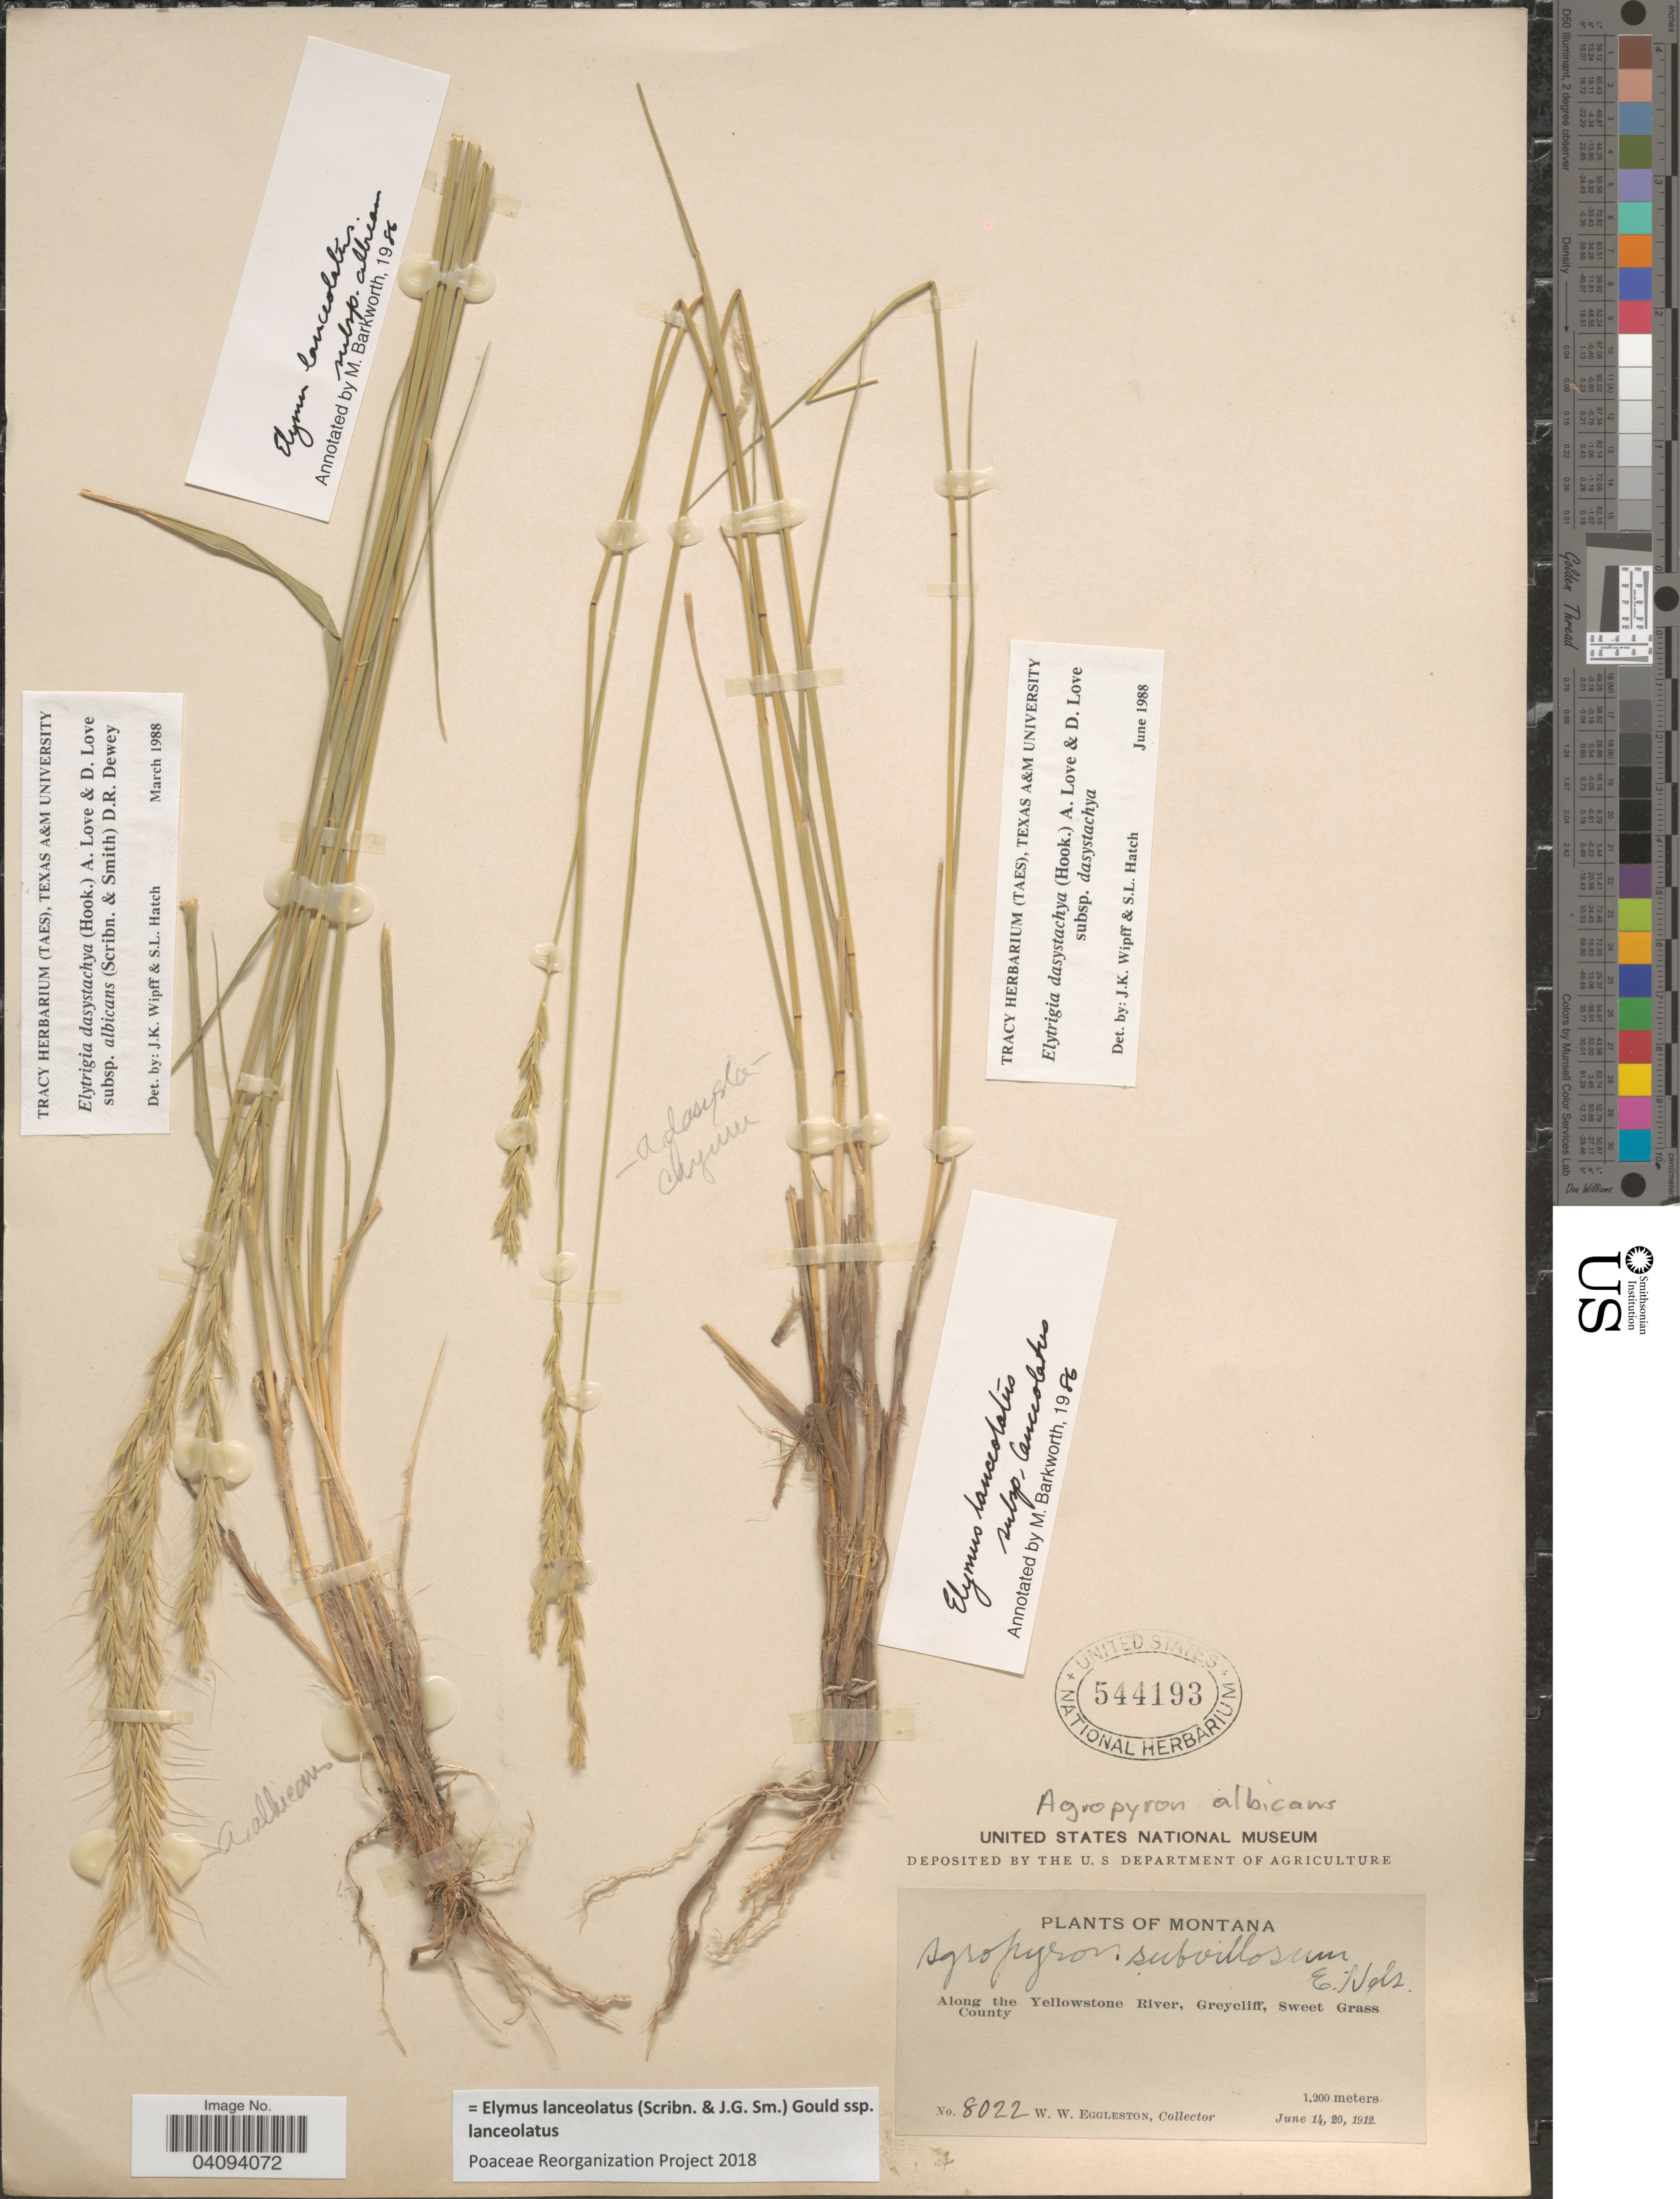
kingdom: Plantae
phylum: Tracheophyta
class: Liliopsida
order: Poales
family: Poaceae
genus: Elymus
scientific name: Elymus lanceolatus subsp. lanceolatus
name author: (Scribn. & J.G. Sm.) Gould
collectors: W. W. Eggleston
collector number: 8022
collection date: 1912-06-14/1912-06-20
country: United States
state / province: Montana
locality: Along the Yellowstone River, Greycliff, Sweet Grass County.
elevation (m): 1200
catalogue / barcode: US 544193